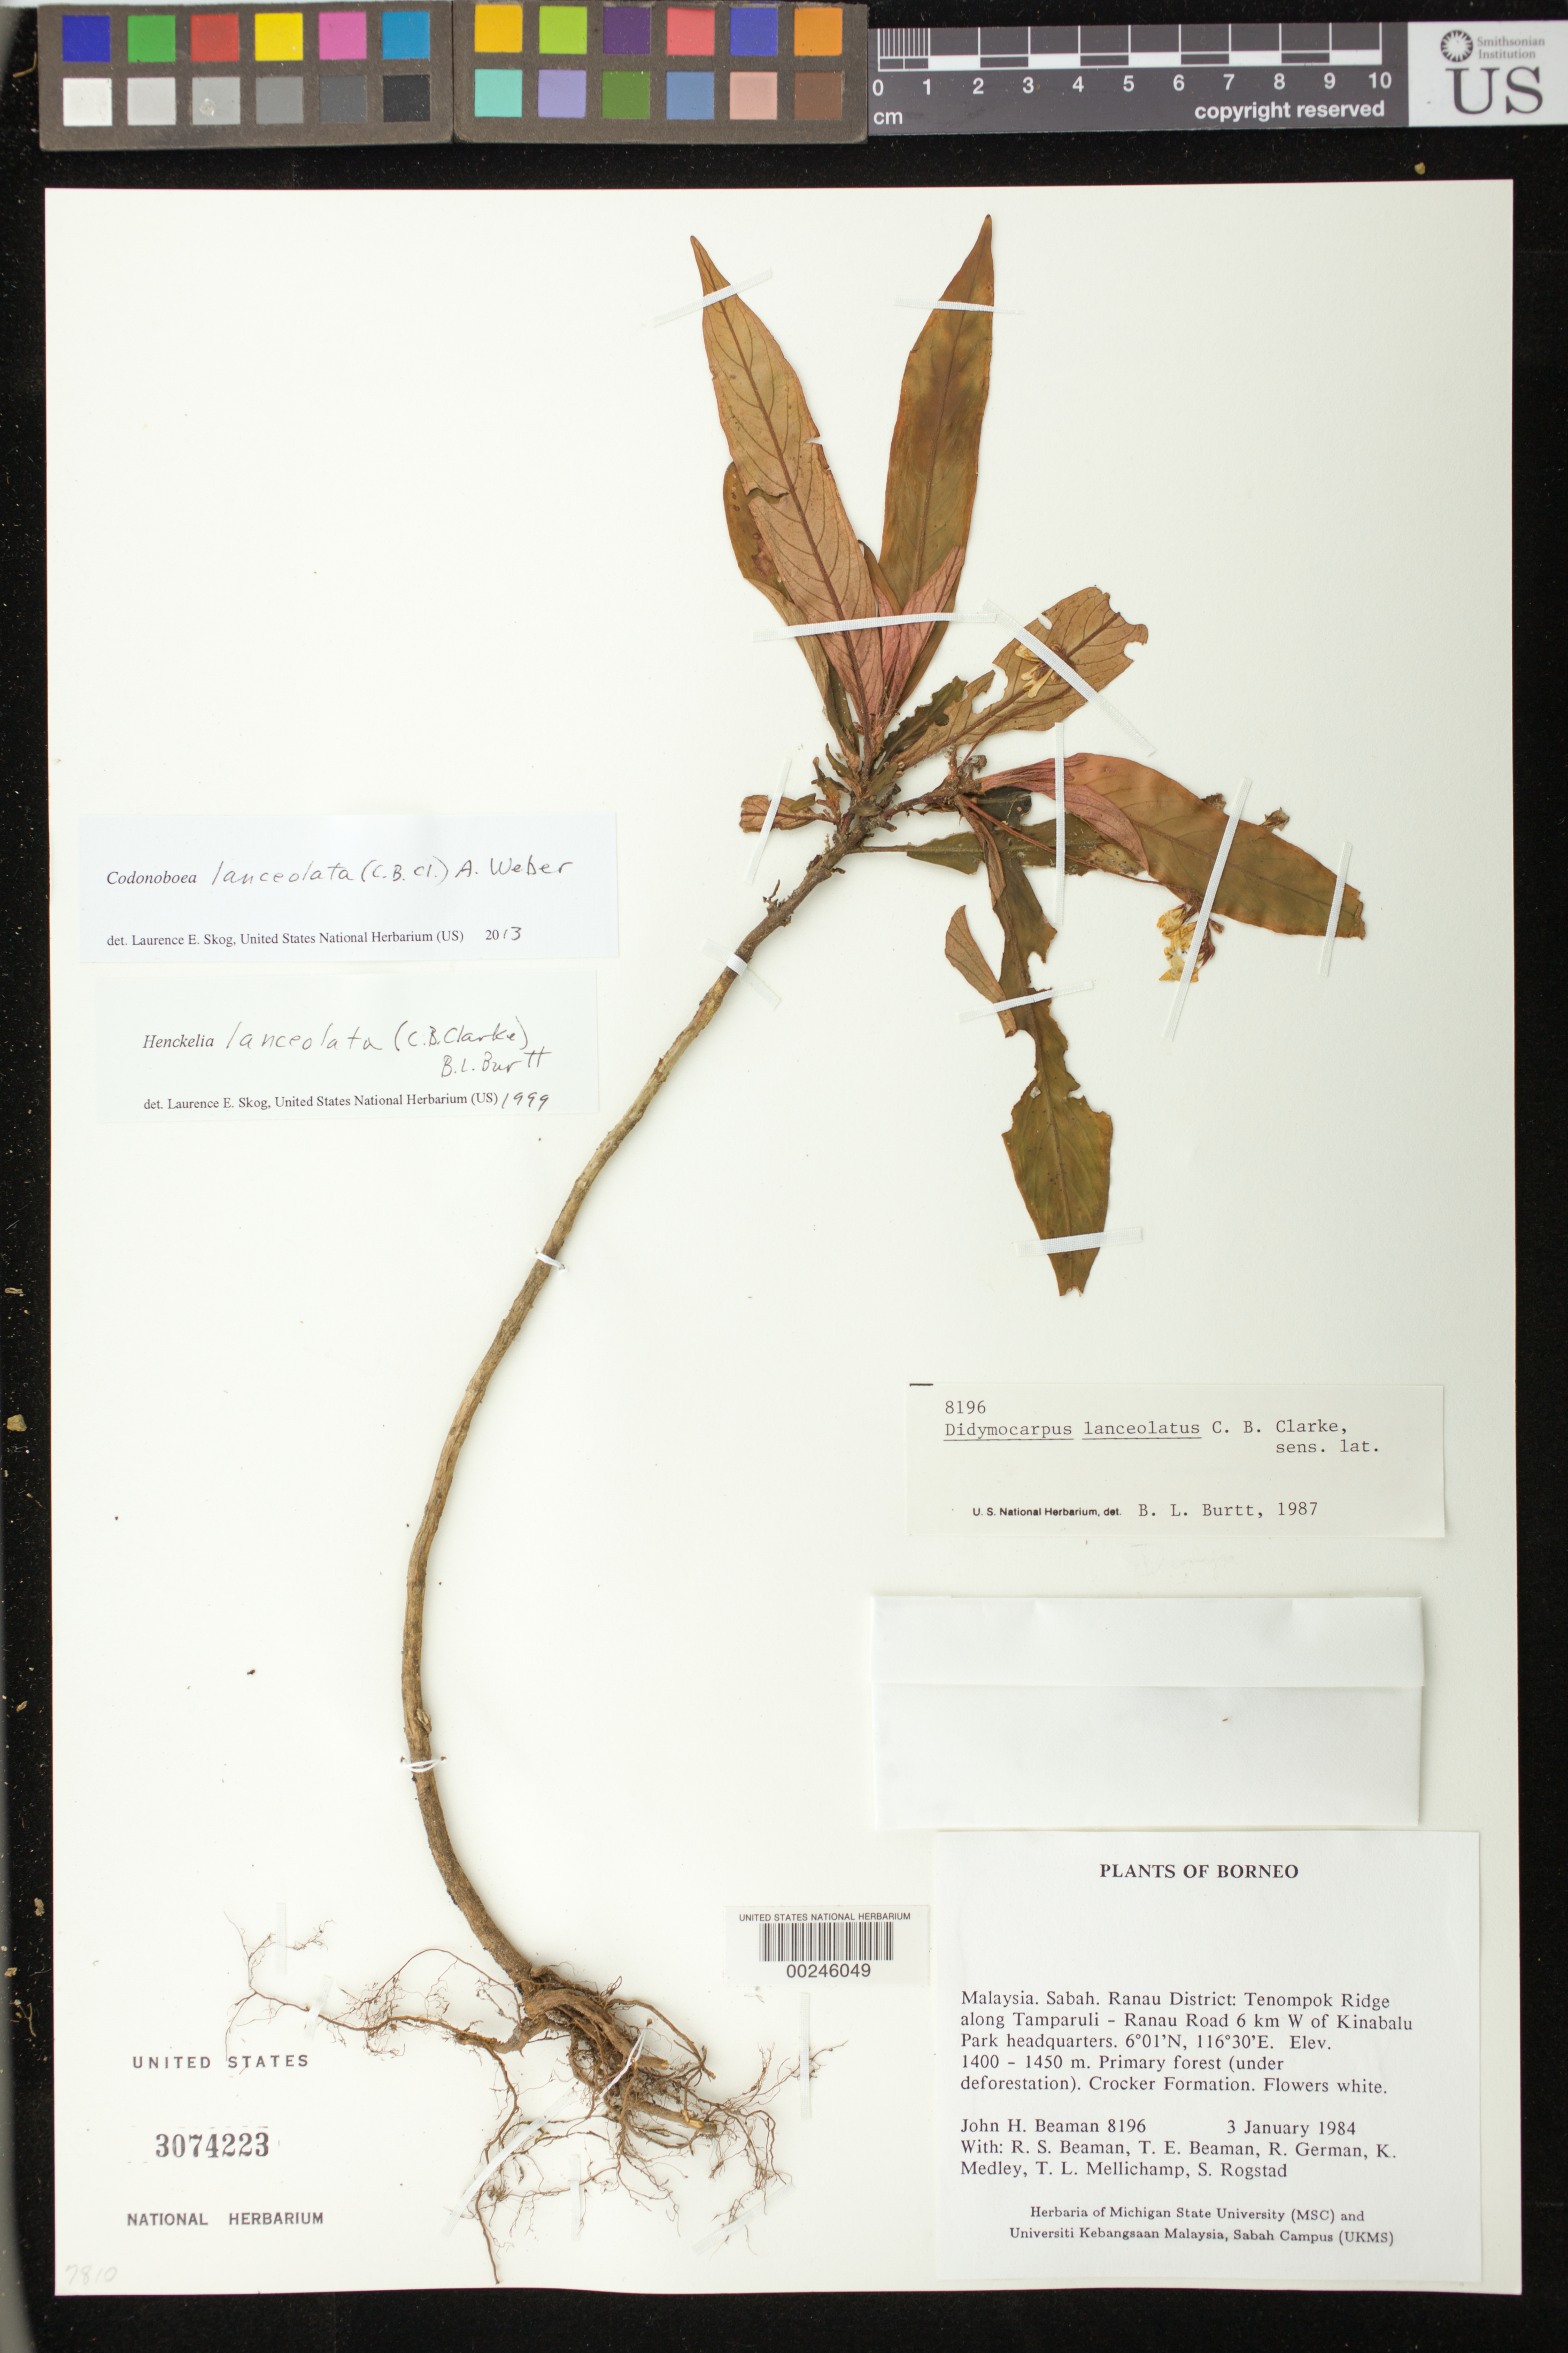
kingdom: Plantae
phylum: Tracheophyta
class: Magnoliopsida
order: Lamiales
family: Gesneriaceae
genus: Codonoboea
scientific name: Codonoboea lanceolata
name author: (C.B. Clarke) A. Weber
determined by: Skog, Laurence E.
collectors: J. H. Beaman, R. S. Beaman, T. E. Beaman, M. T. Germán, K. Medley, T. L. Mellichamp & S. Rogstad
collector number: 8196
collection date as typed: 03 Jan 1984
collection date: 1984-01-03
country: Malaysia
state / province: Sabah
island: Borneo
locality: Ranau dist, tenompok ridge along tamparuli - ranau road 6 km w of kinabalu park headquarters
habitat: Primary forest (under deforestation), crocker formation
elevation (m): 1400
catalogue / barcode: US 3074223